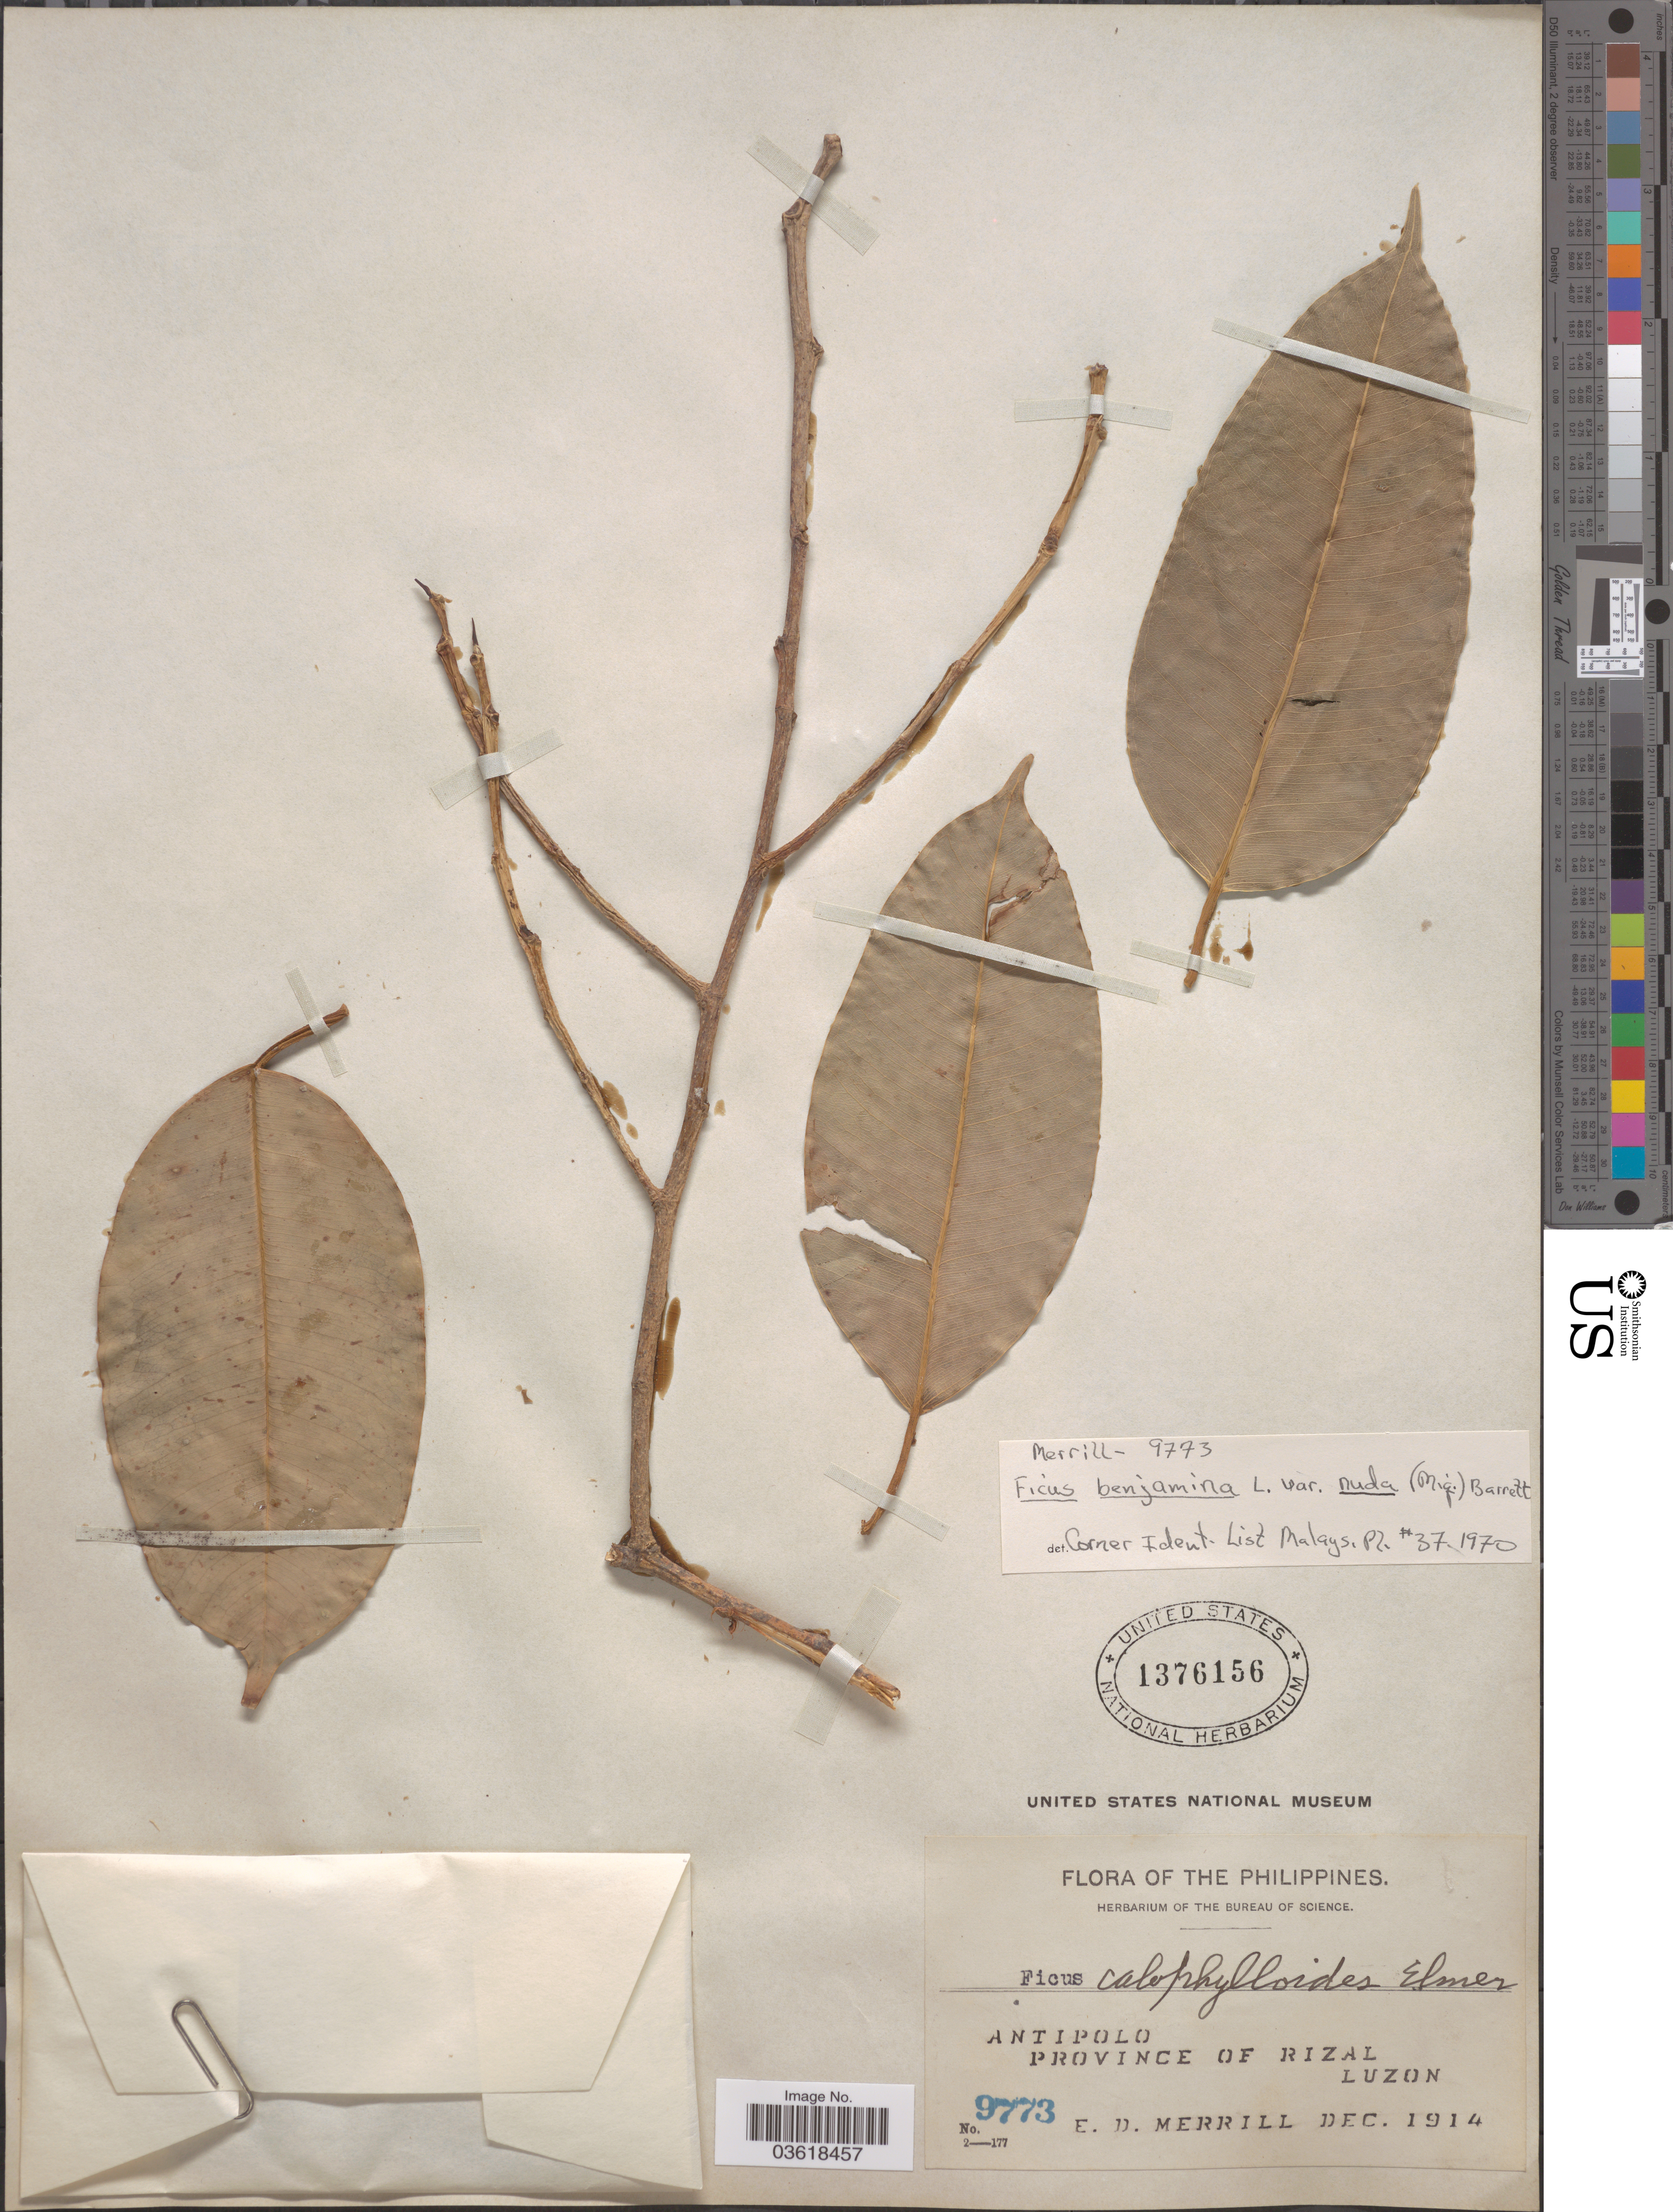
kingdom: Plantae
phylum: Tracheophyta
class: Magnoliopsida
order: Rosales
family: Moraceae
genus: Ficus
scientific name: Ficus benjamina var. nuda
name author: (Miq.) Barrett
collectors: E. D. Merrill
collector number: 9773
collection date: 1914-12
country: Philippines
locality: Antipolo. Province of Rizal. Luzon.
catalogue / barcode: US 1376156